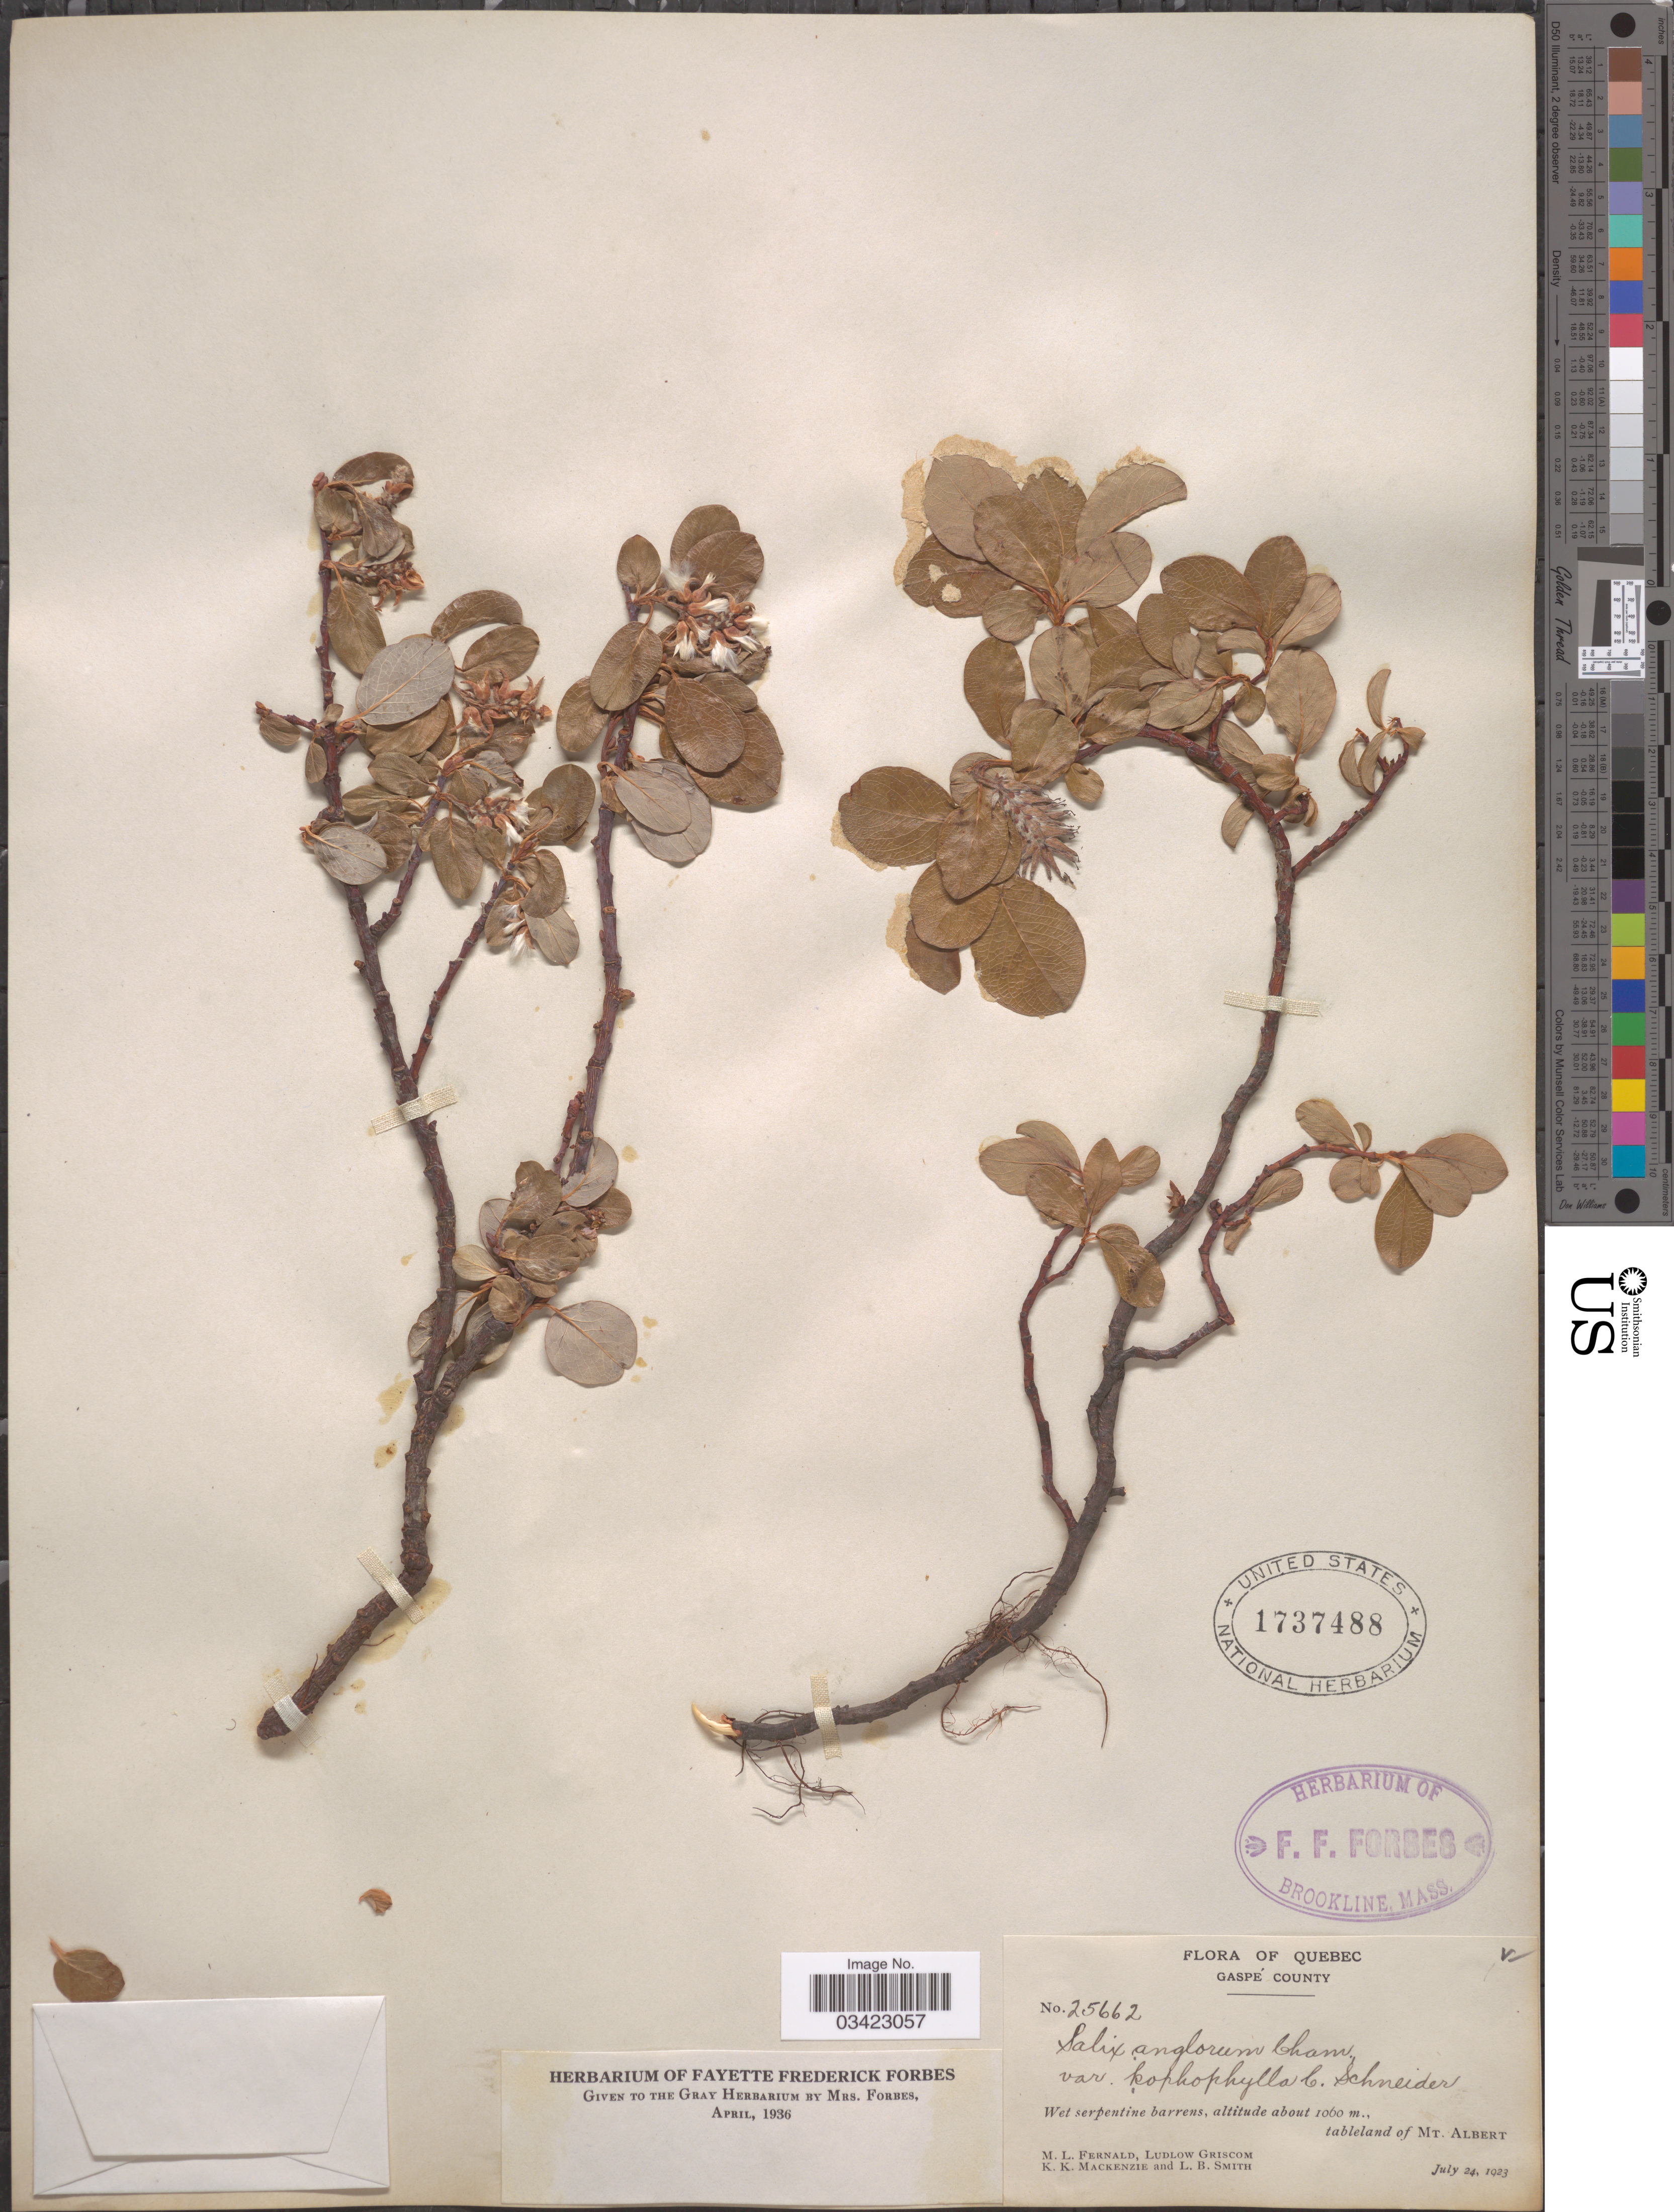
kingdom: Plantae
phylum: Tracheophyta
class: Magnoliopsida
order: Malpighiales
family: Salicaceae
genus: Salix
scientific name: Salix anglorum var. kophophylla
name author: C.K. Schneid.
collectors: M. L. Fernald, L. Griscom, K. K. Mackenzie & L. Smith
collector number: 25662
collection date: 1923-07-24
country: Canada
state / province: Quebec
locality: Gaspé County. Tableland of Mt. Albert.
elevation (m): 1060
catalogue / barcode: US 1737488